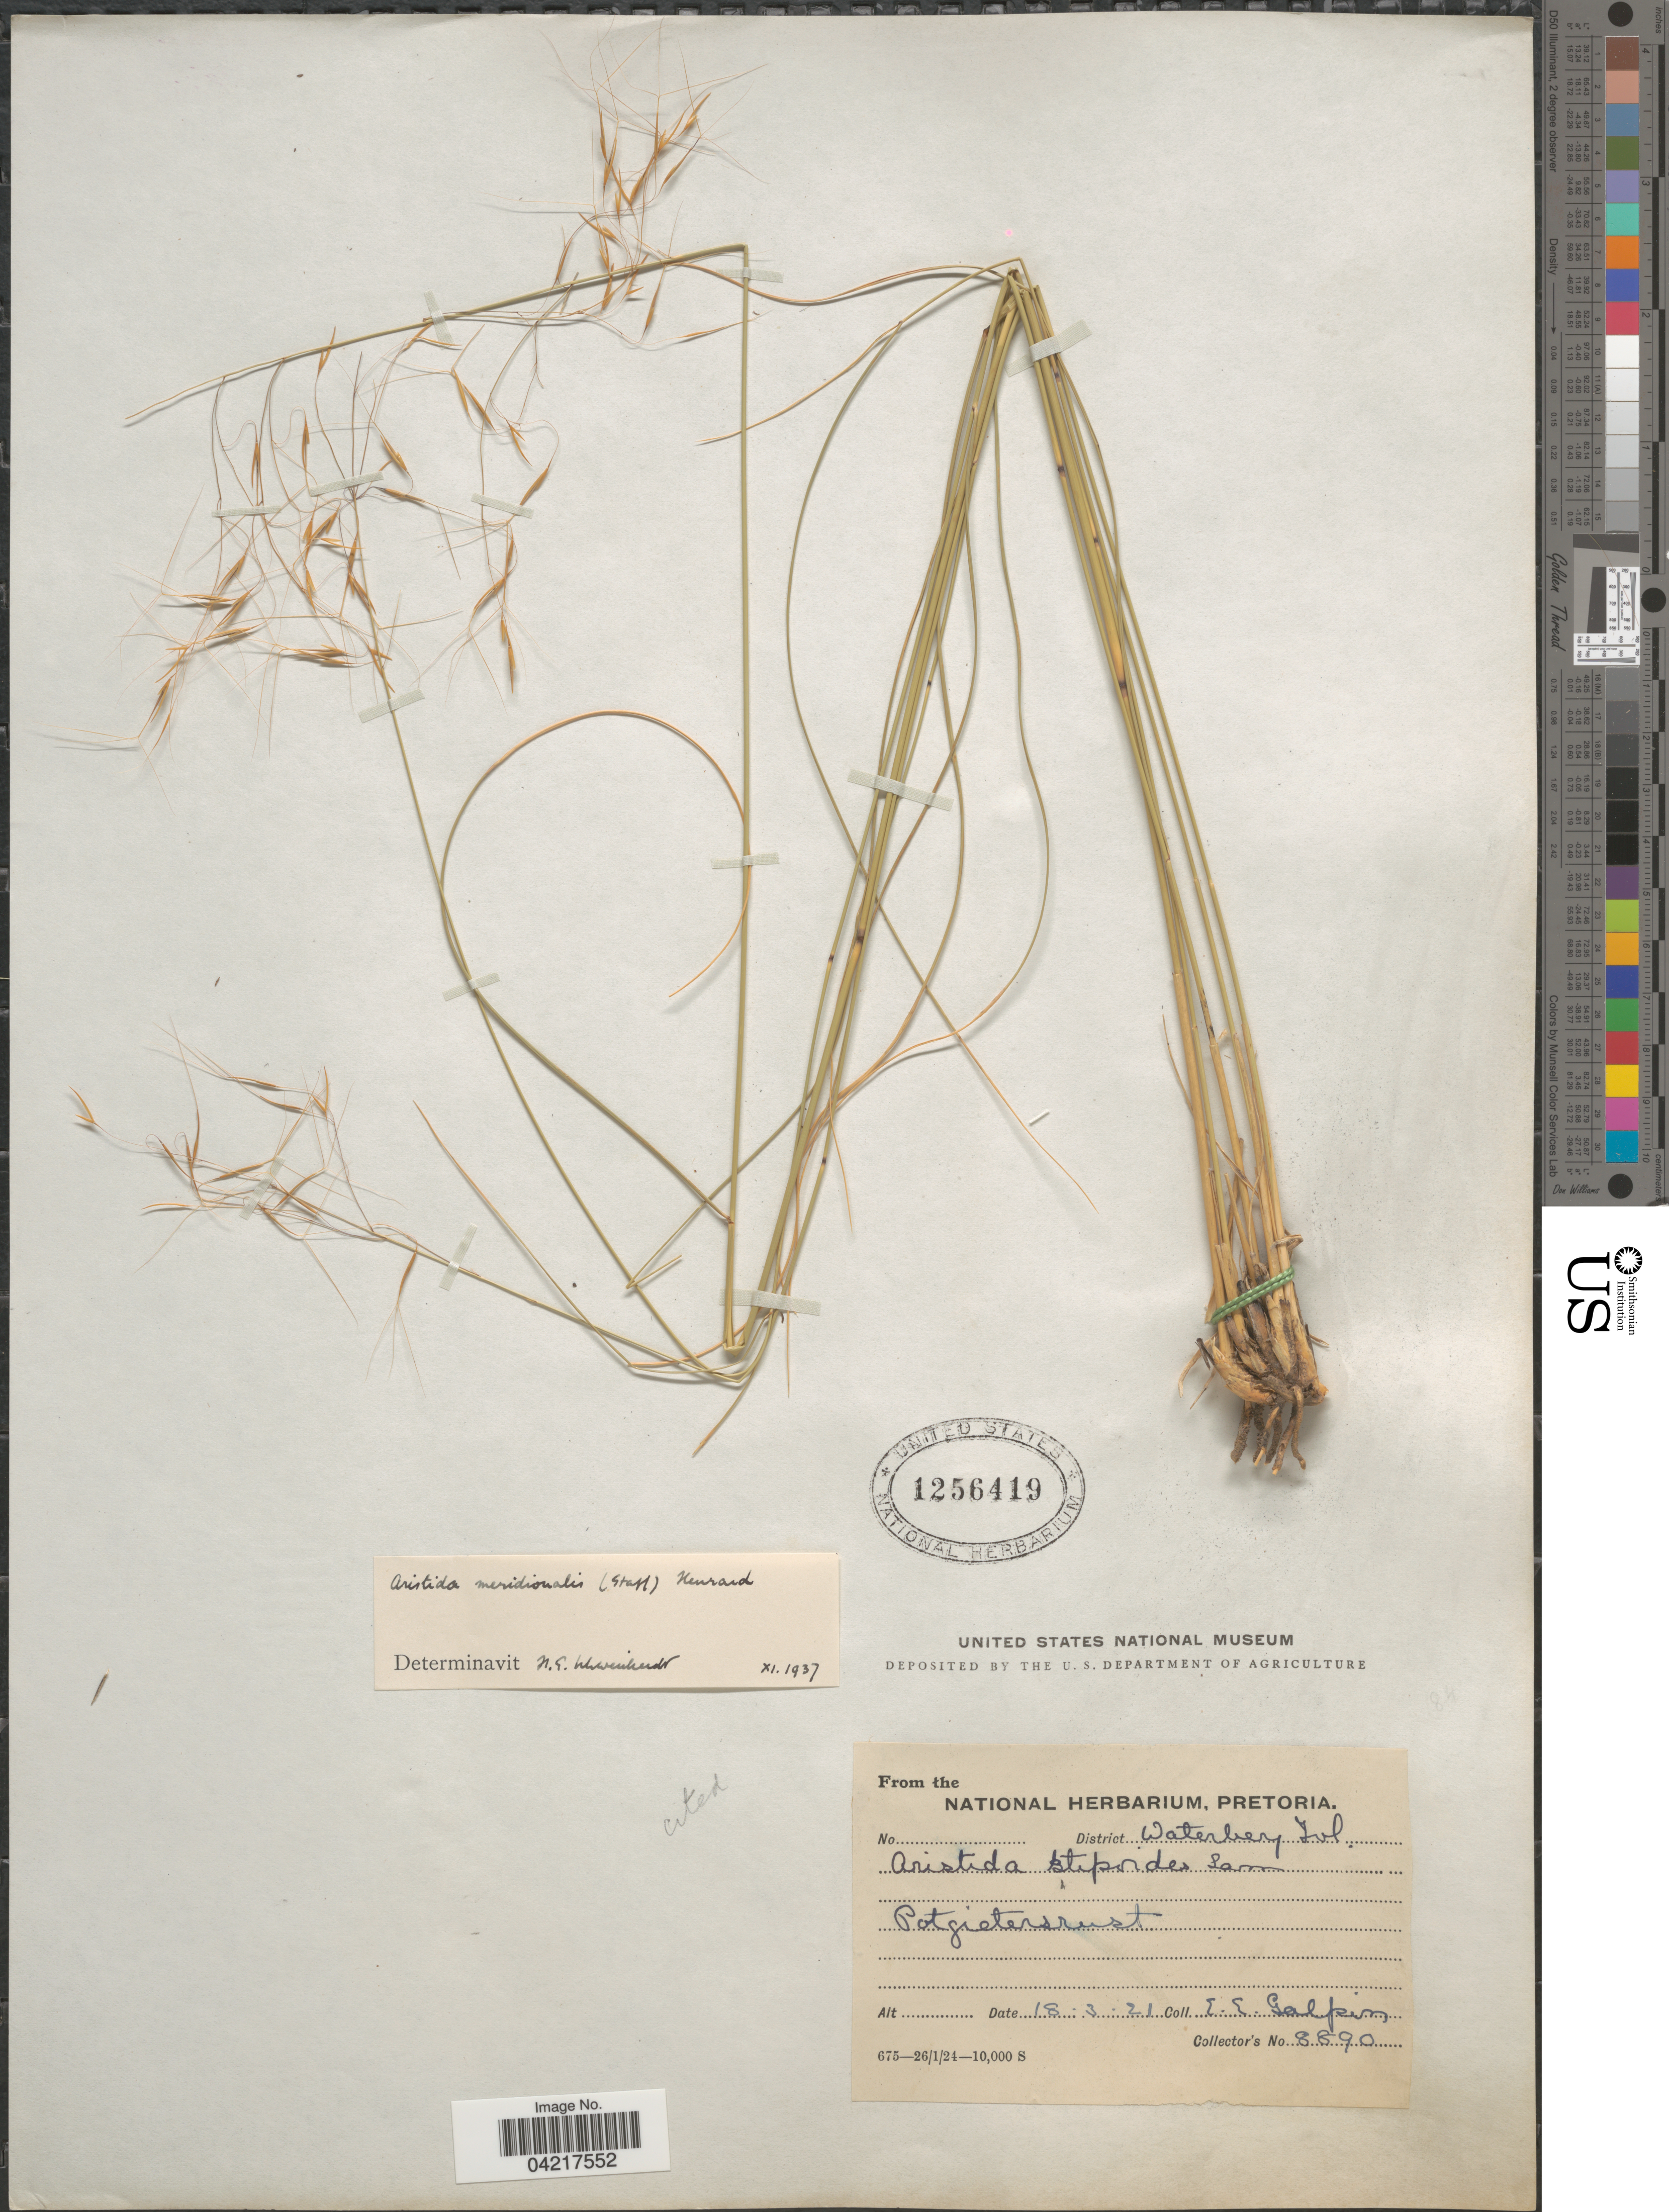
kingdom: Plantae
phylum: Tracheophyta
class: Liliopsida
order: Poales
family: Poaceae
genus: Aristida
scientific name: Aristida meridionalis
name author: Henr.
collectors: E. Galpin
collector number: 8890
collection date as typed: Transcribed d/m/y: 18/3/21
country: South Africa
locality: District Waterberg Tvl. Potgietersrust.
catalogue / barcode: US 1256419